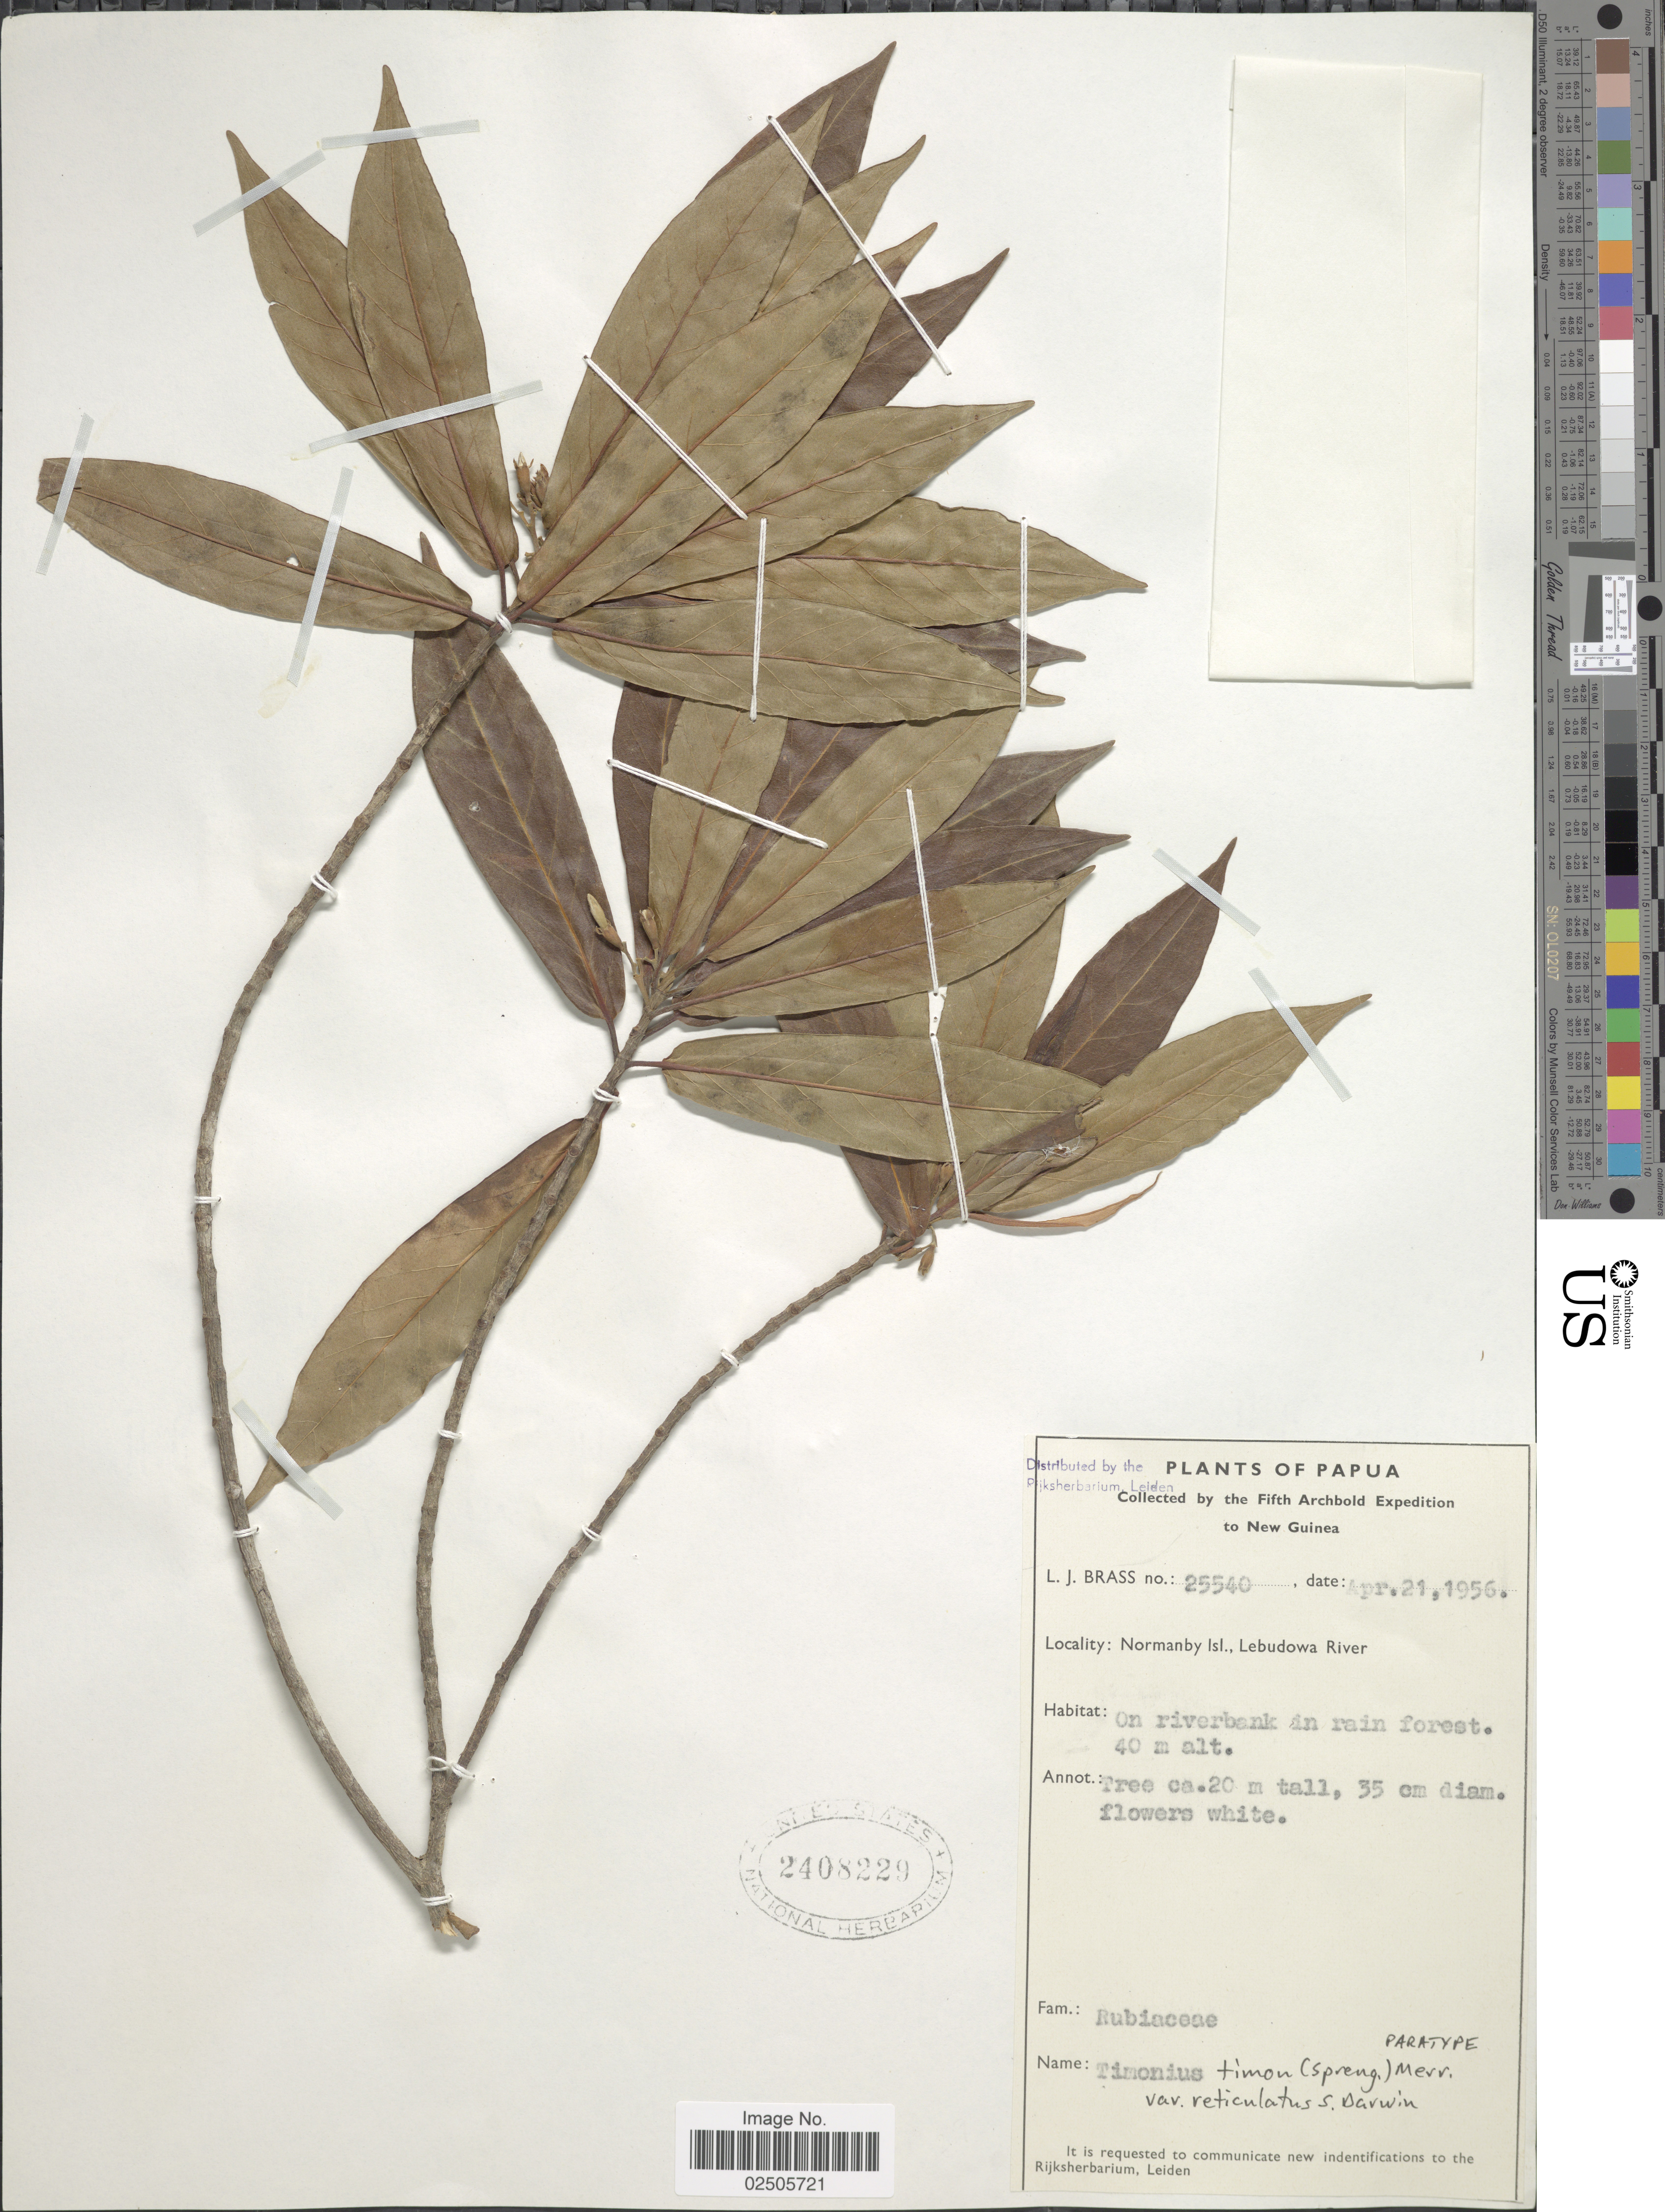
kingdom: Plantae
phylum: Tracheophyta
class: Magnoliopsida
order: Gentianales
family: Rubiaceae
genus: Timonius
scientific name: Timonius timon var. reticulatus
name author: S.P. Darwin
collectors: L. J. Brass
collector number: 25540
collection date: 1956-04-21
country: Papua New Guinea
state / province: Milne Bay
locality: Papua, New Guinea, Normanby Isl., Lebudowa River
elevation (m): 40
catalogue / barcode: US 2408229